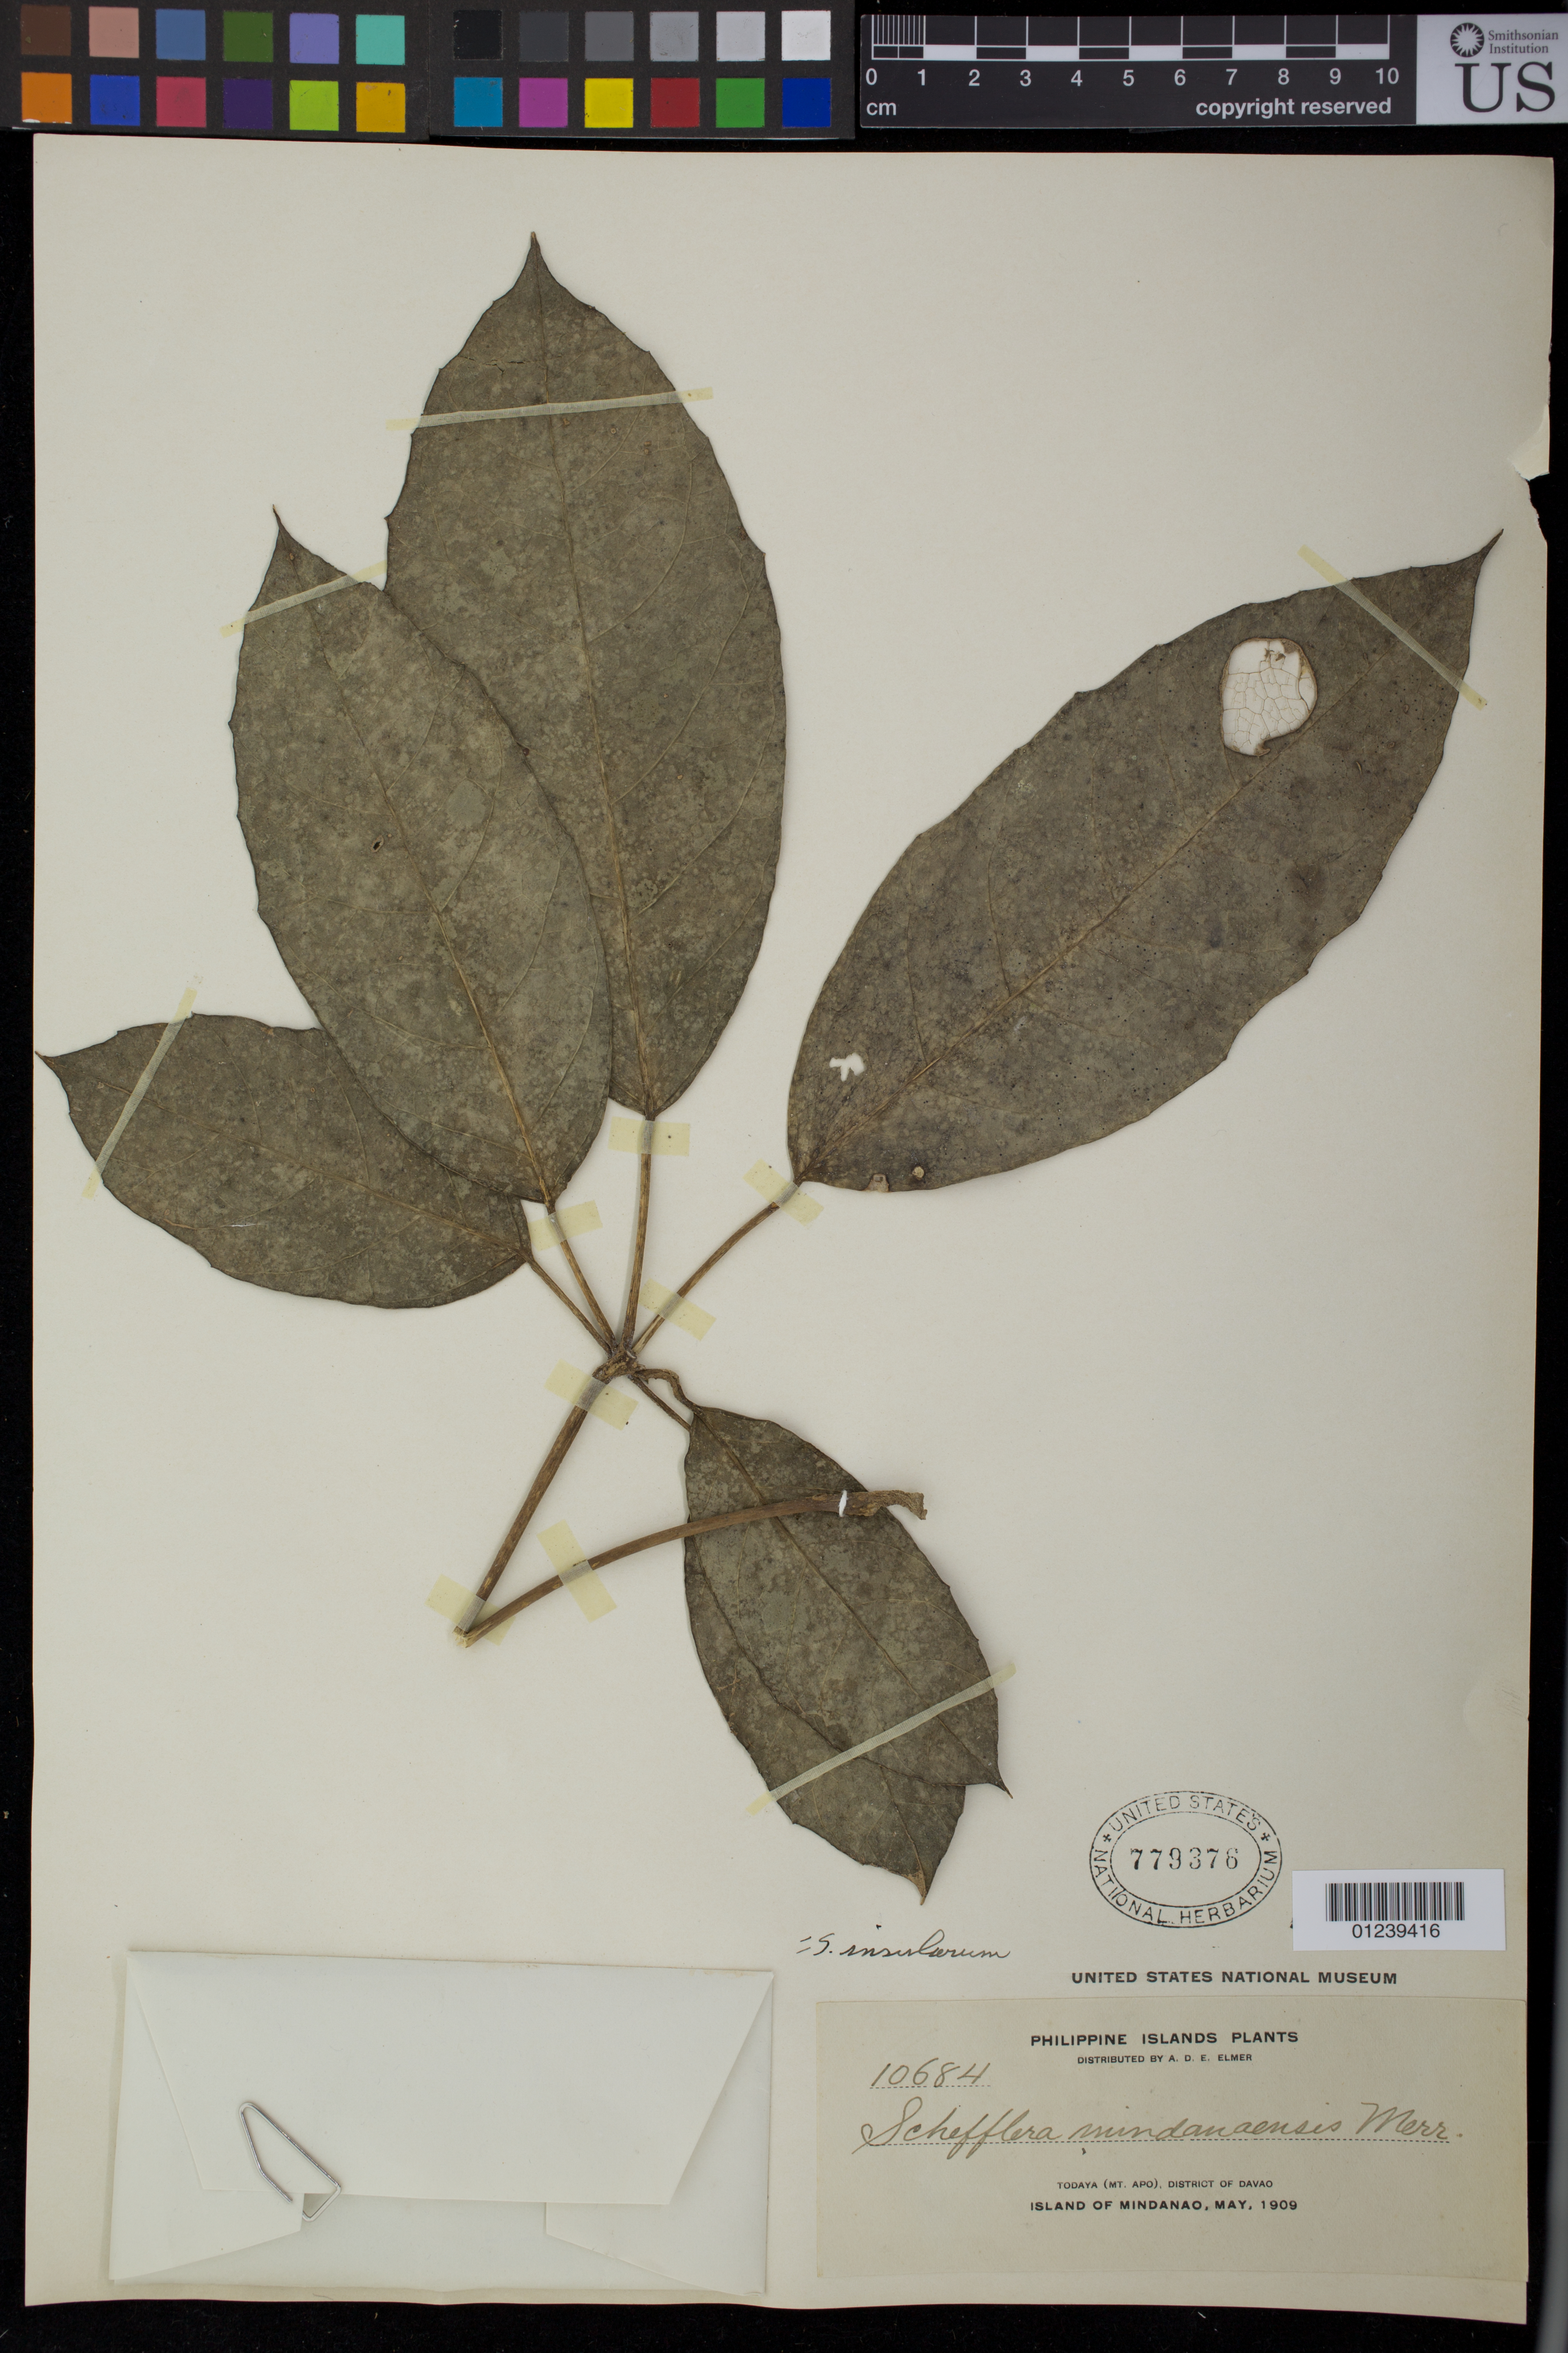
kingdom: Plantae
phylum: Tracheophyta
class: Magnoliopsida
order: Apiales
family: Araliaceae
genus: Schefflera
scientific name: Schefflera insularum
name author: (Seem.) Harms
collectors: A. D. E. Elmer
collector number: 10684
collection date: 1909-05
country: Philippines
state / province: Davao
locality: Todaya (Mt. Apo), District of Davao, Island of Mindanao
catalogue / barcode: US 779376